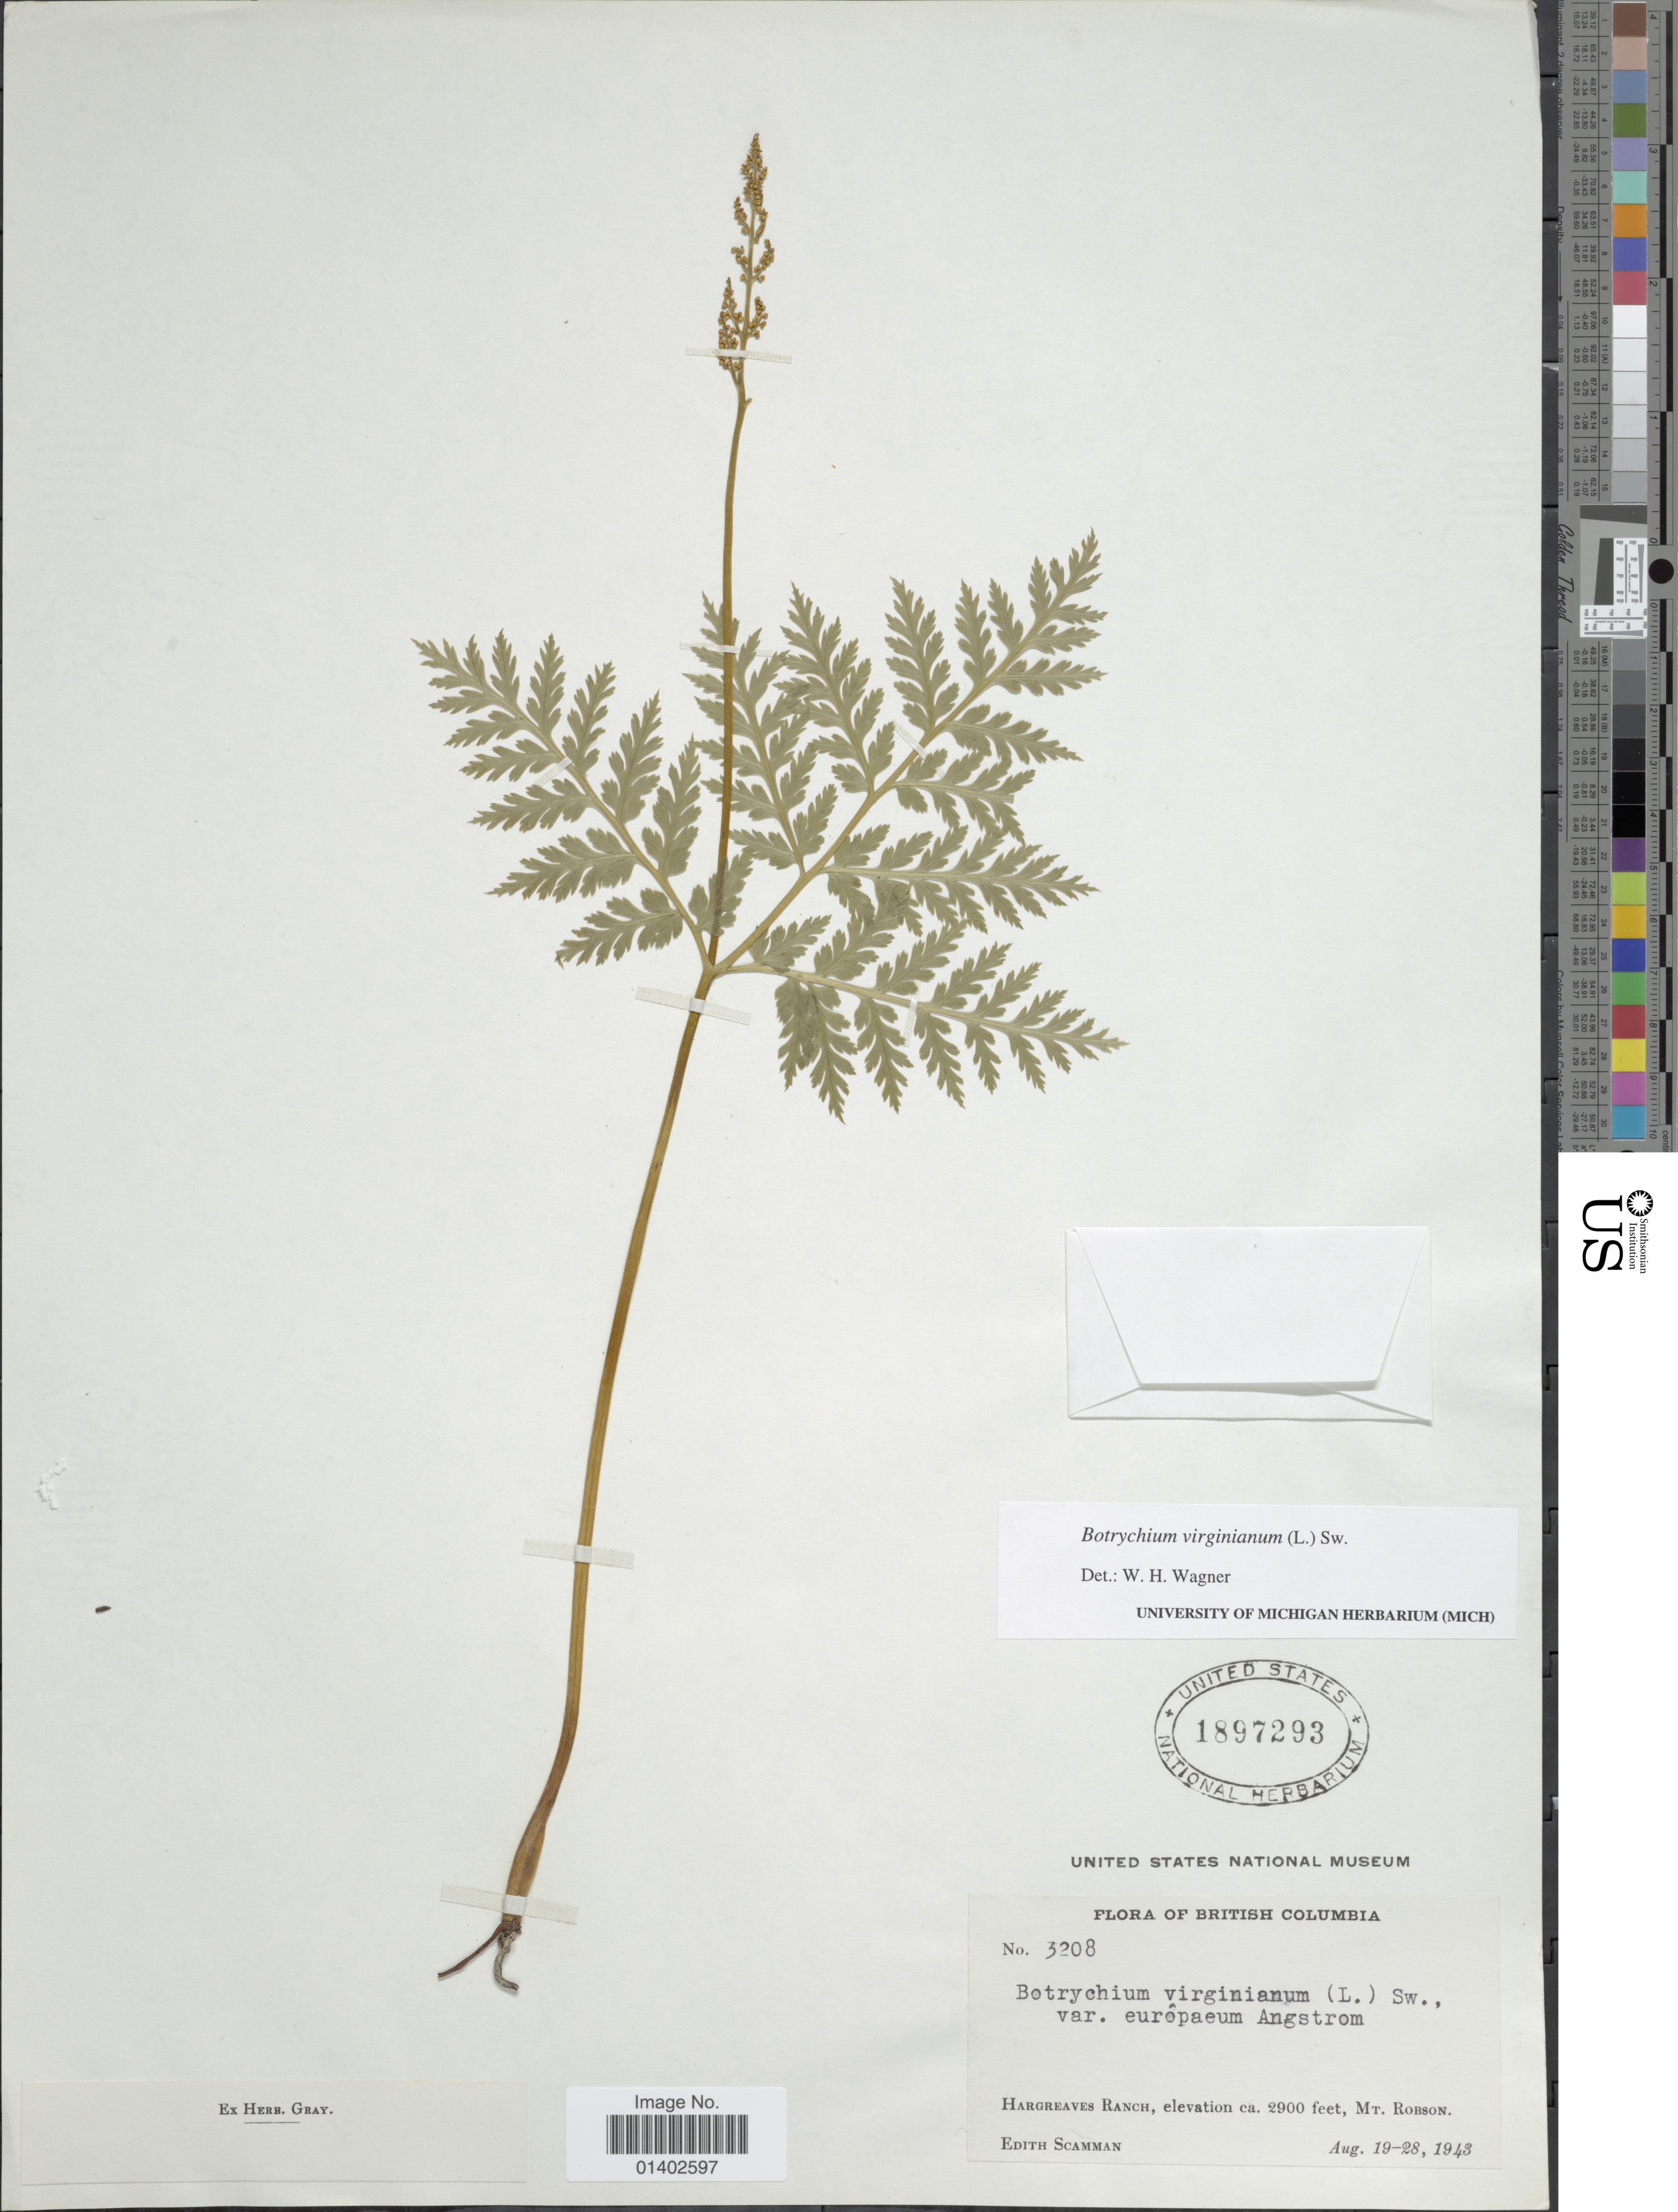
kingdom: Plantae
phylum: Tracheophyta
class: Polypodiopsida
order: Ophioglossales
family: Ophioglossaceae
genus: Botrychium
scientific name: Botrychium virginianum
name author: (L.) Sw.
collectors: E. Scamman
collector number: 3208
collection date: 1943-08-19/1943-08-28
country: Canada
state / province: British Columbia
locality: Hargreaves Ranch, Mt Robson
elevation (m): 884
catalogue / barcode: US 1897293